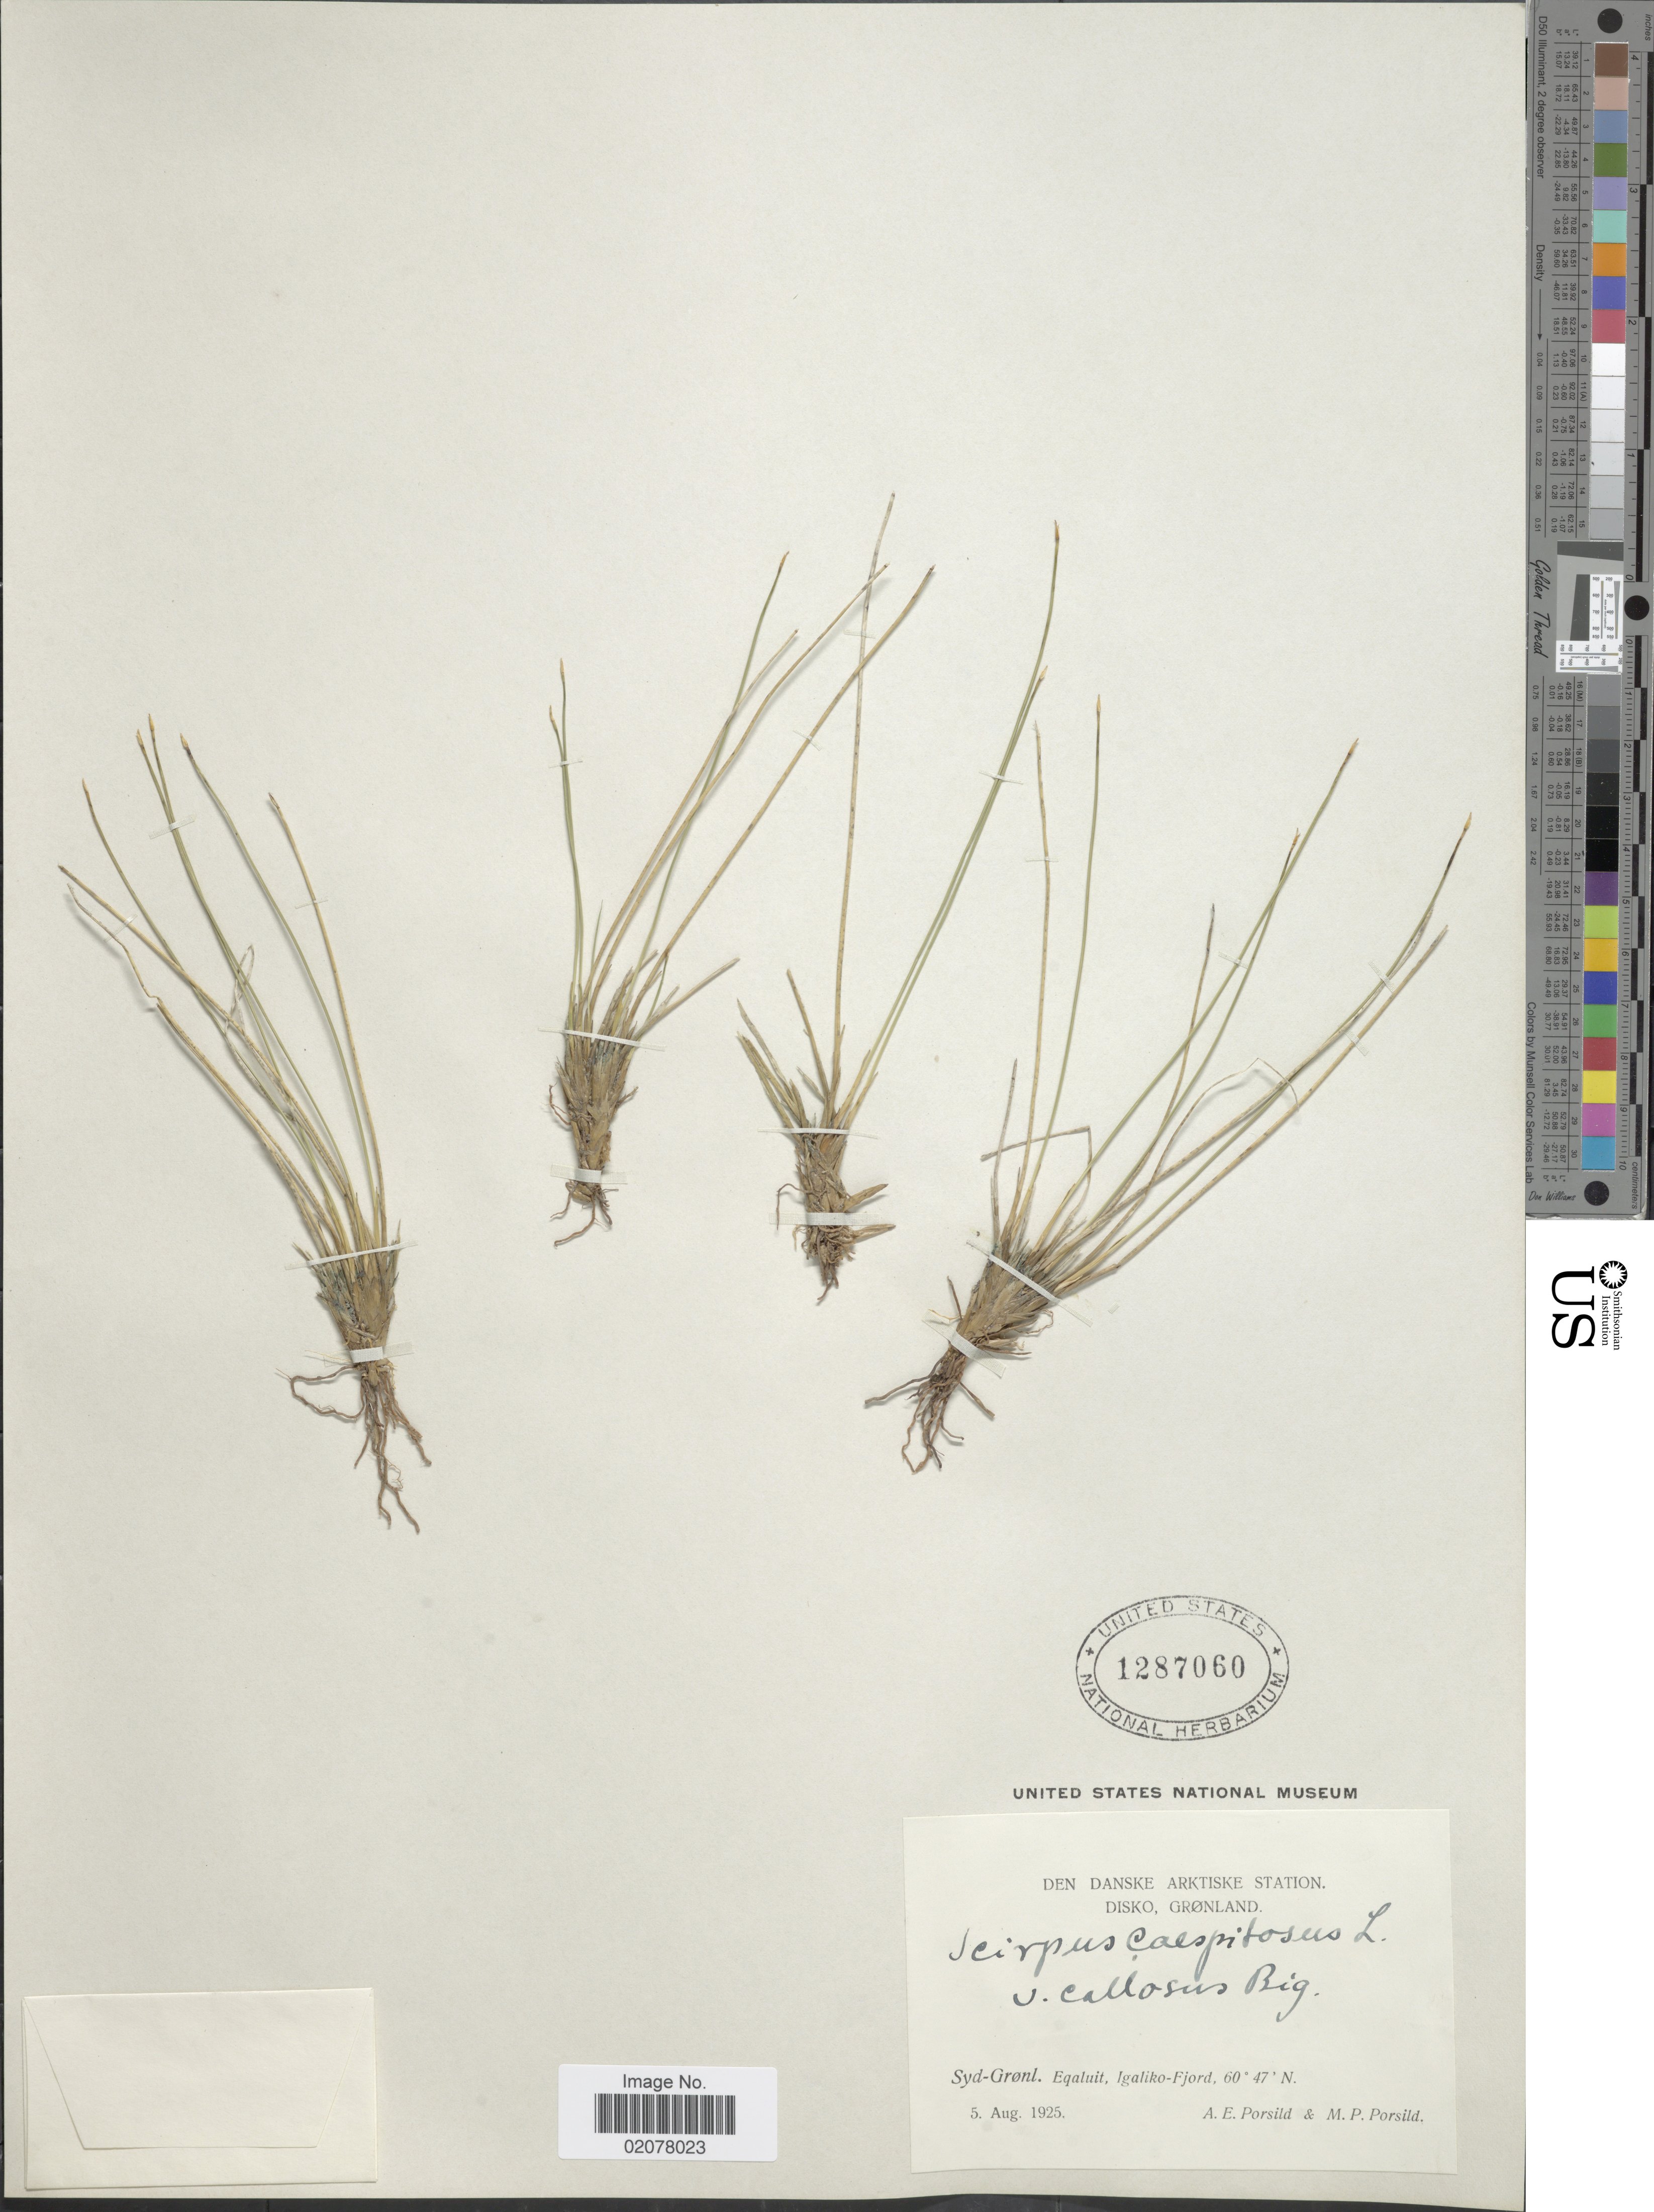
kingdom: Plantae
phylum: Tracheophyta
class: Liliopsida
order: Poales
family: Cyperaceae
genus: Trichophorum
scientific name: Trichophorum cespitosum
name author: (L.) Hartm.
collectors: A. E. Porsild & M. P. Porsild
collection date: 1925-08-05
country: Greenland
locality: Den Danske Arktiske Station. Disko, Grønland. Syd-Grønl. Eqaluit-Fjord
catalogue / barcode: US 1287060